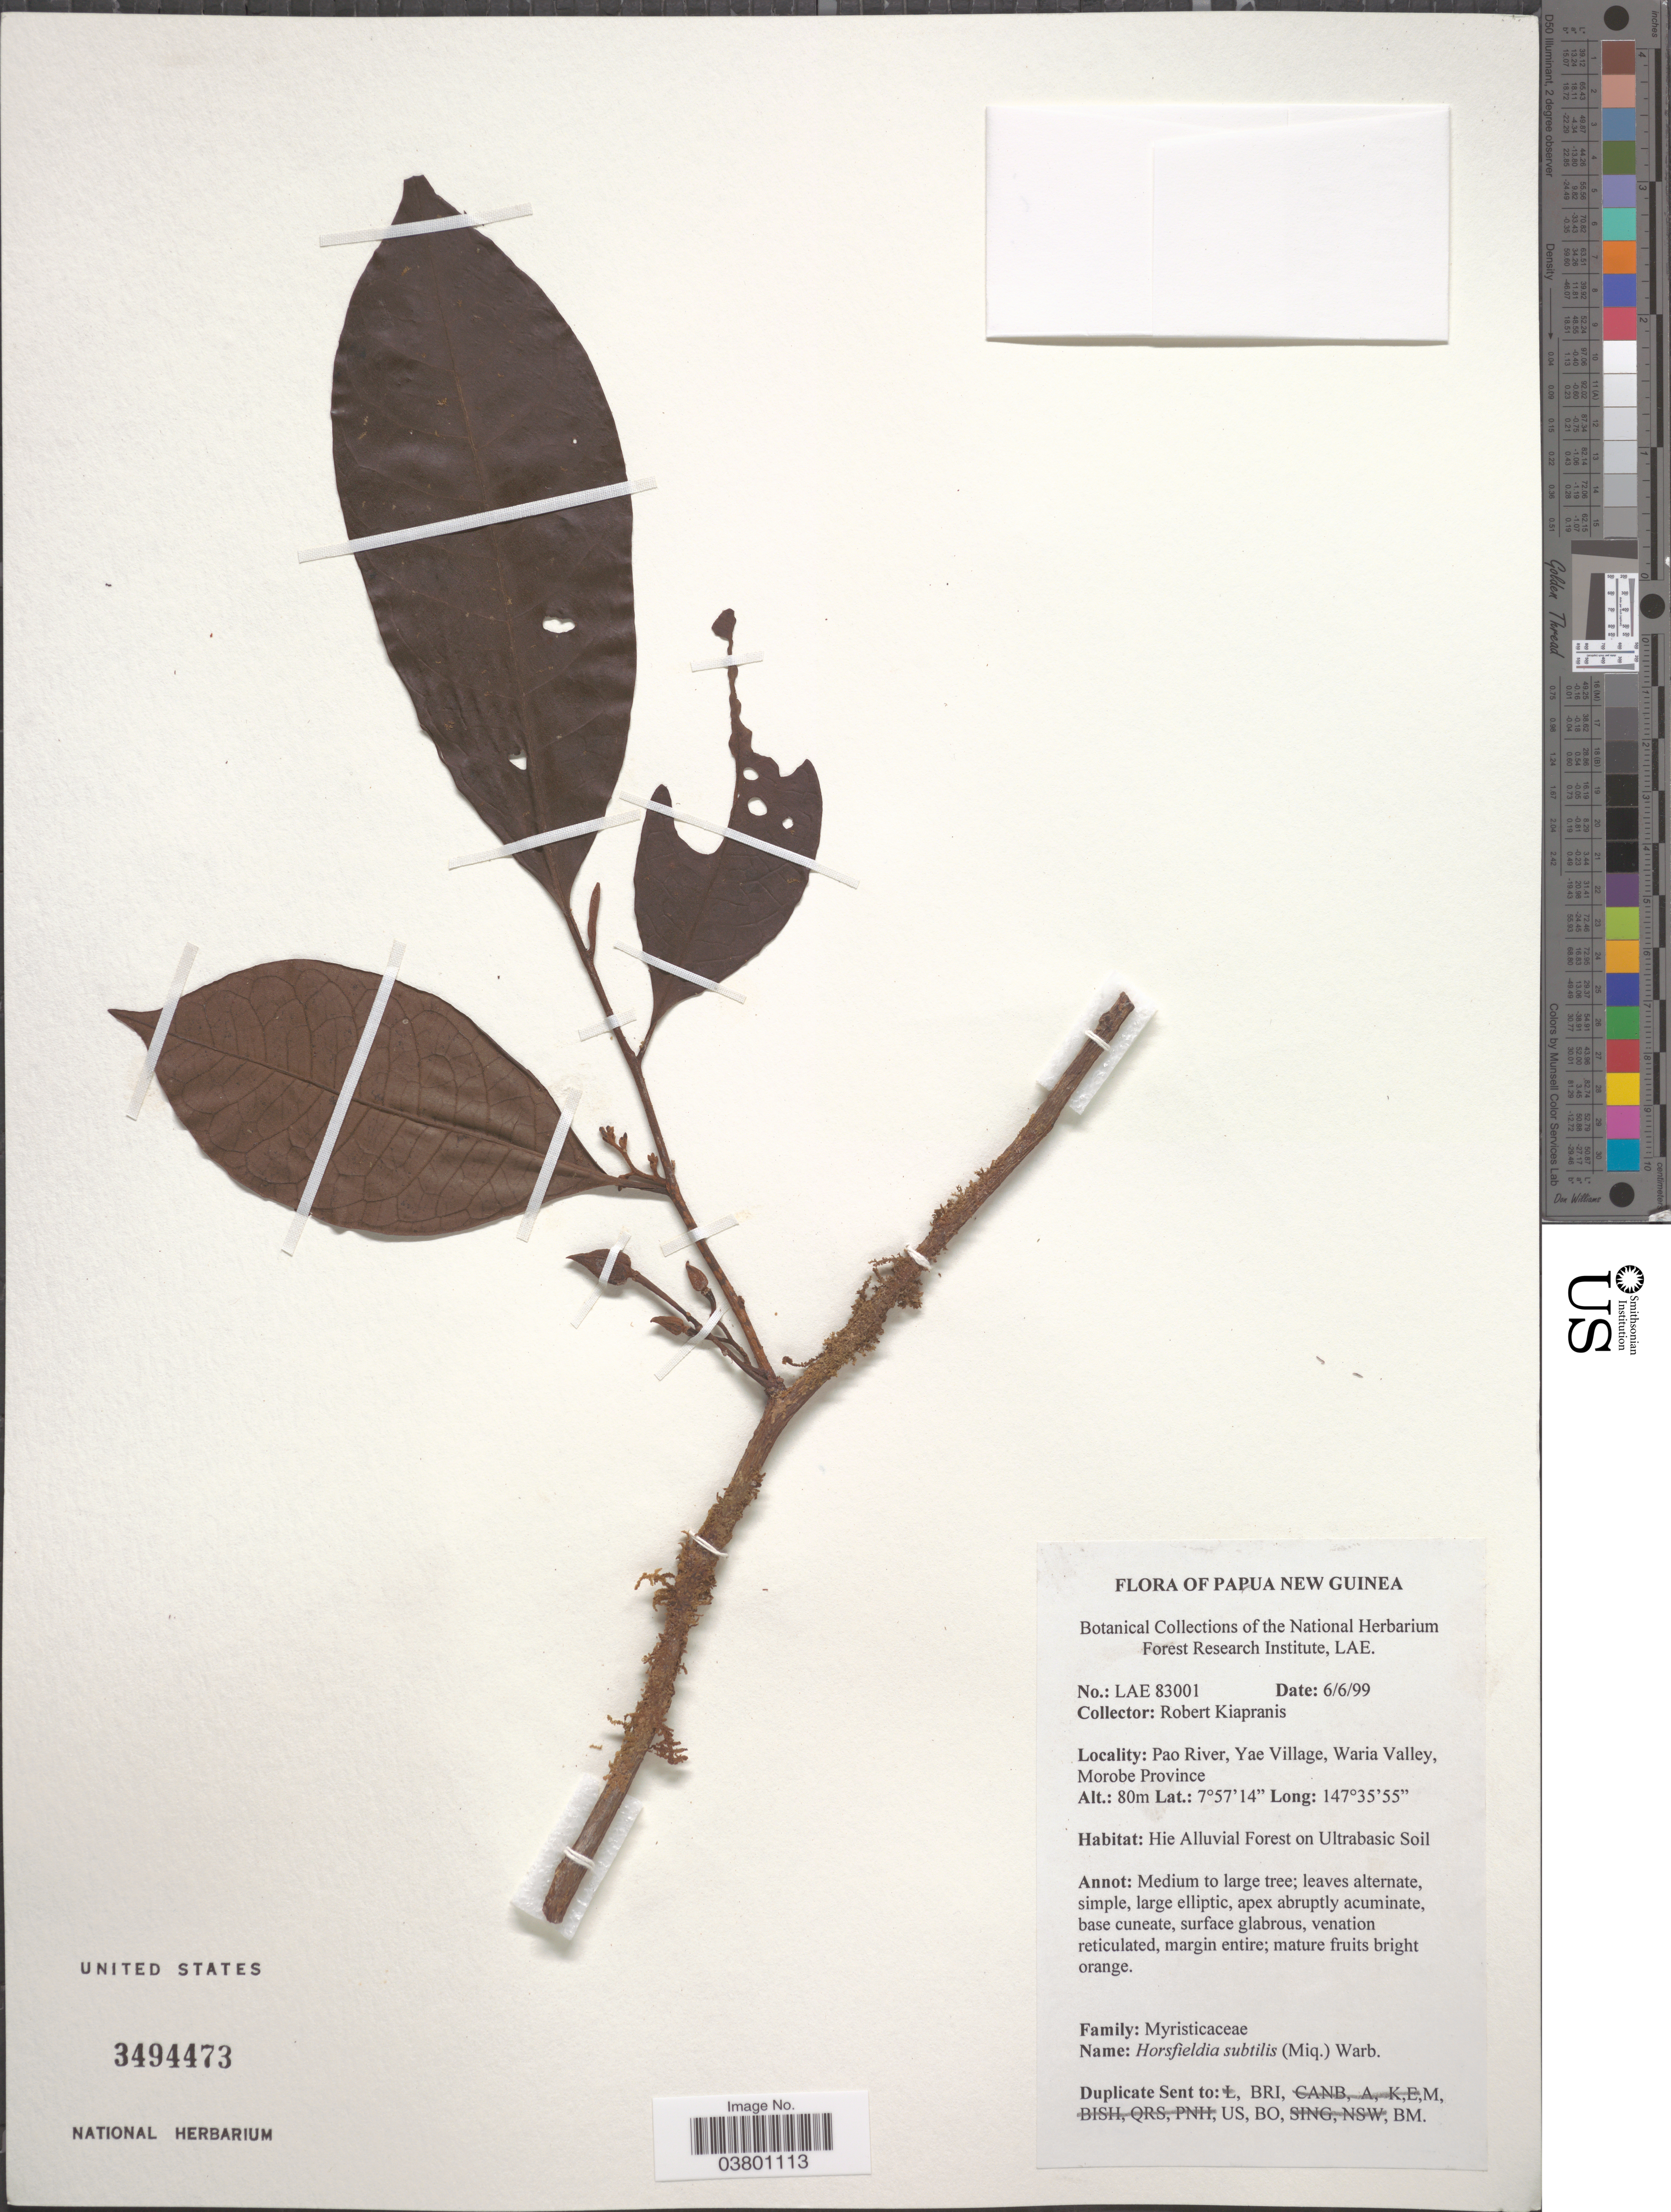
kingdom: Plantae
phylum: Tracheophyta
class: Magnoliopsida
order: Magnoliales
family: Myristicaceae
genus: Horsfieldia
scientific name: Horsfieldia subtilis var. subtilis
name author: Warb.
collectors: R. Kiapranis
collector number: LAE 83001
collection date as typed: Transcribed d/m/y: 6/6/99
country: Papua New Guinea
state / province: Morobe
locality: Pao River, Yae Village, Waria Valley.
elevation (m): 80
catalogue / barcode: US 3494473